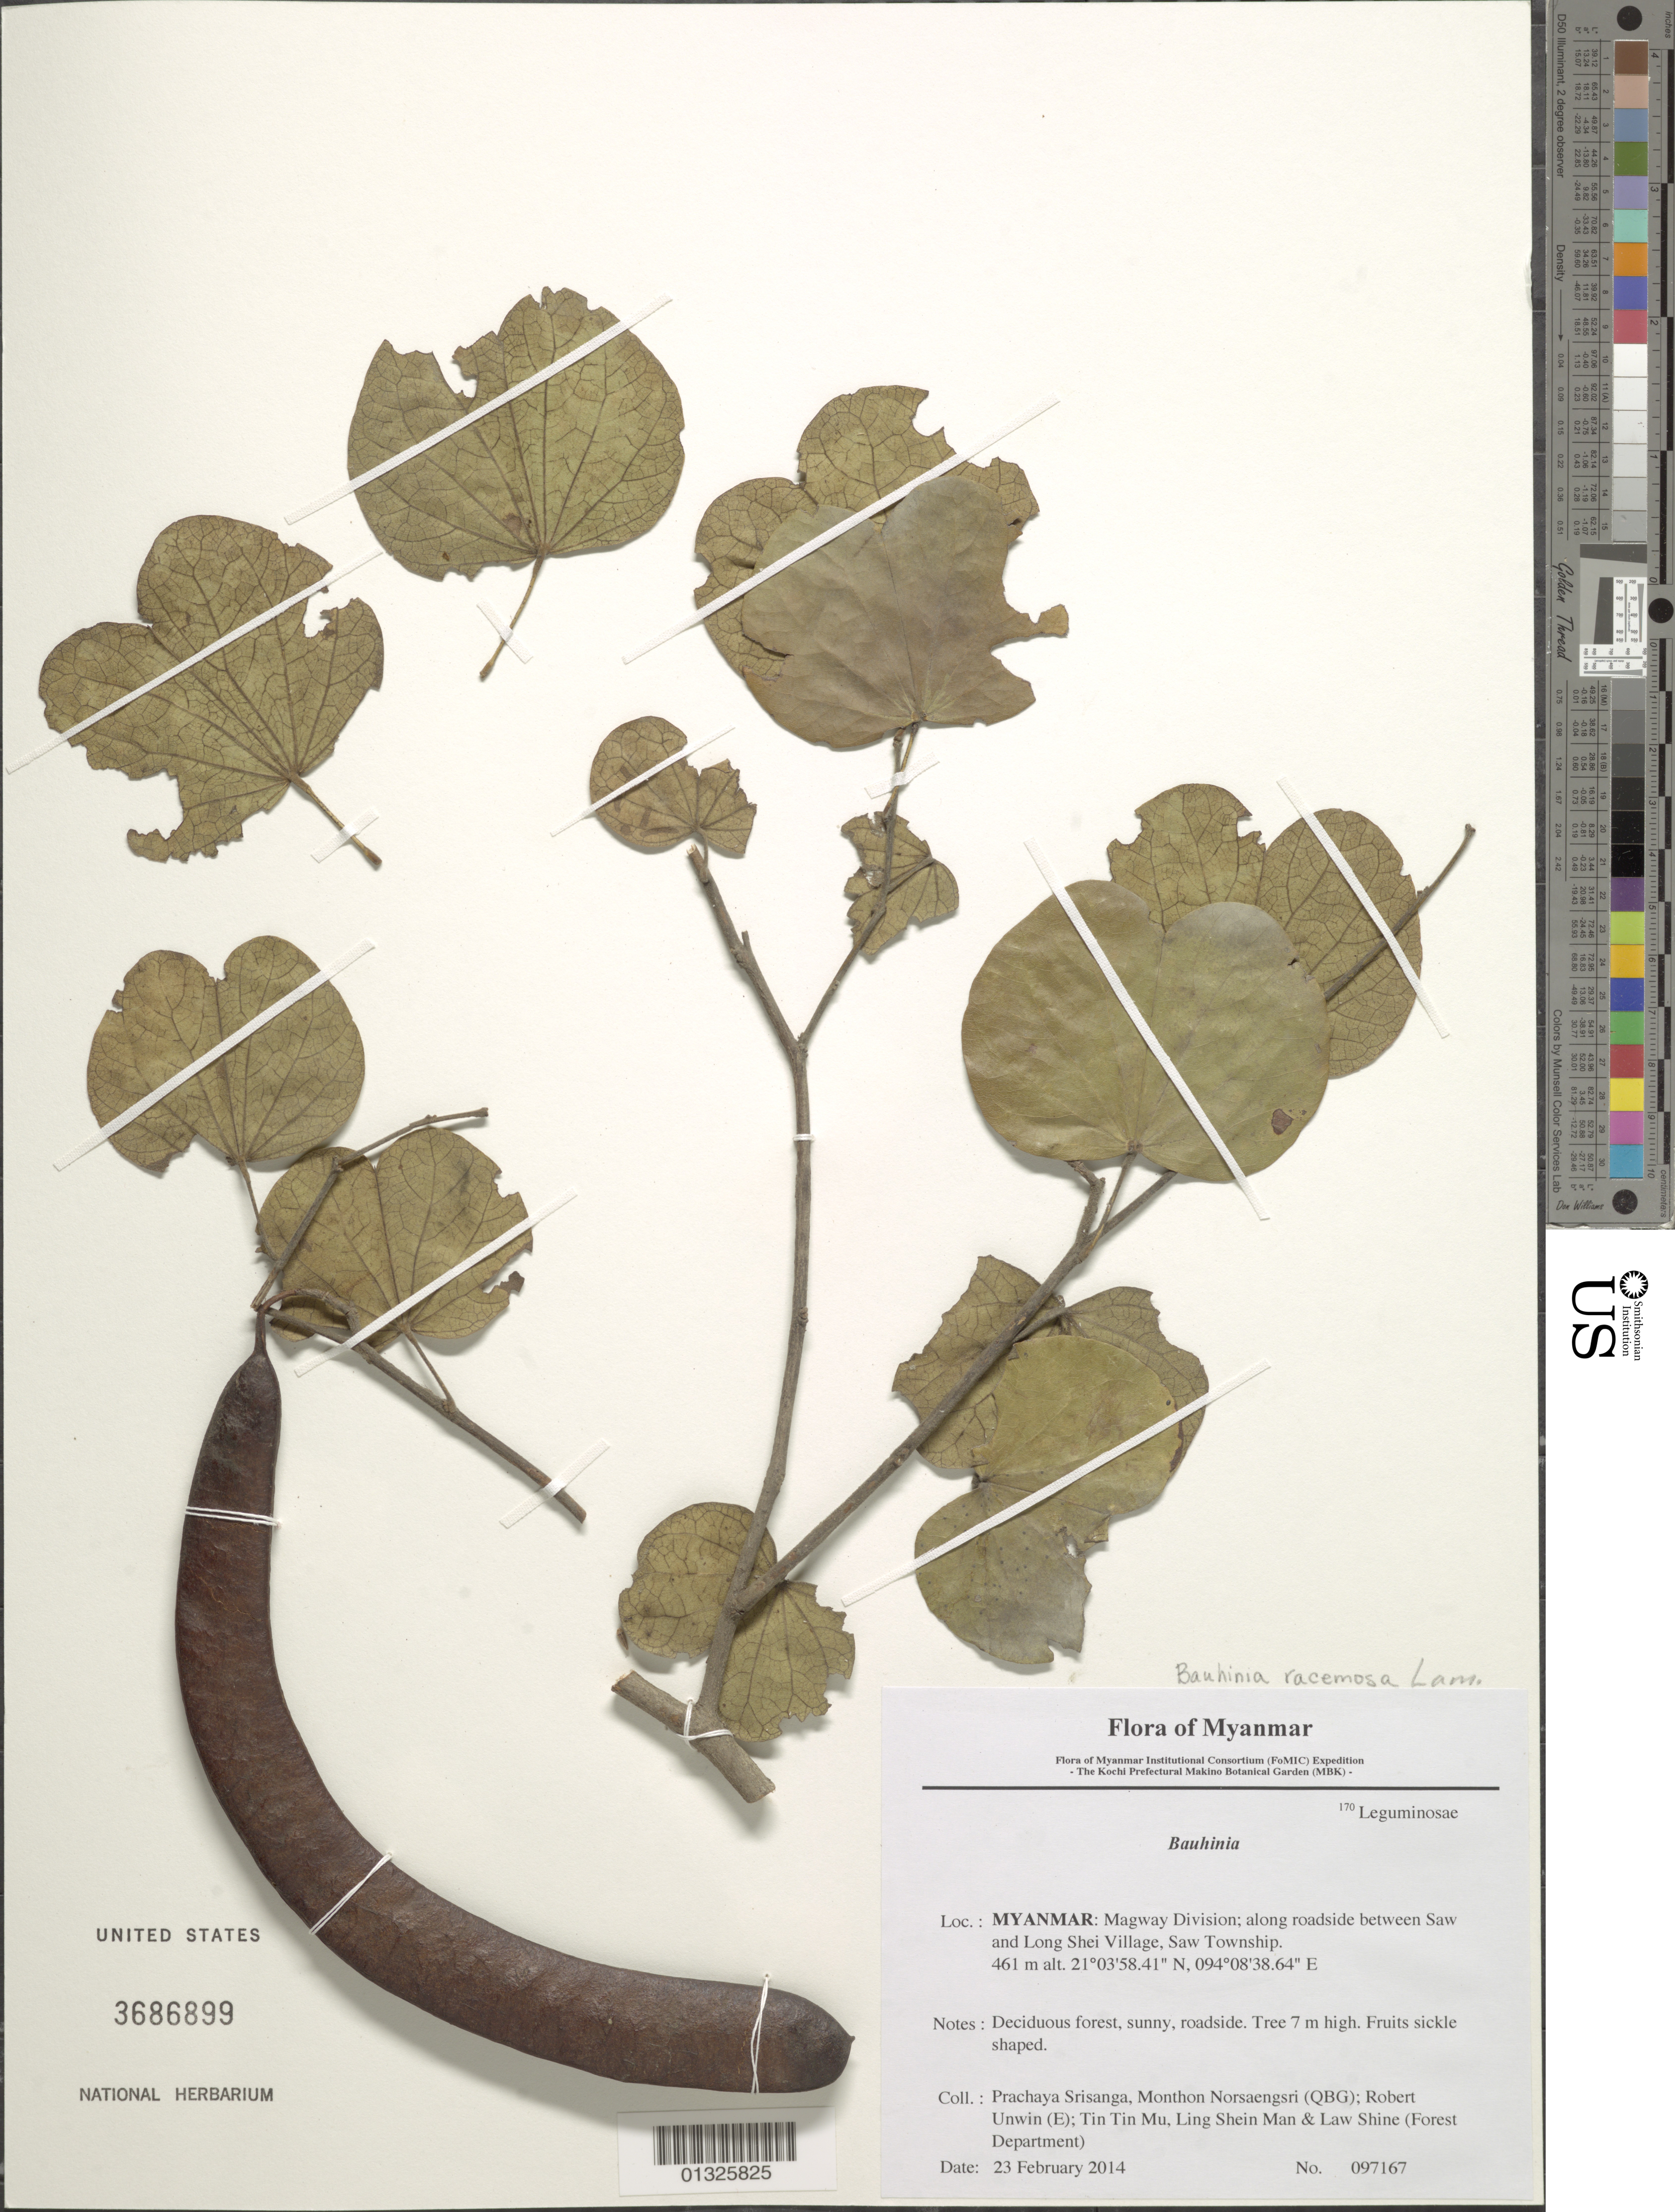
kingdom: Plantae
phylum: Tracheophyta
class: Magnoliopsida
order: Fabales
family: Fabaceae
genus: Bauhinia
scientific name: Bauhinia racemosa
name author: Lam.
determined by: Baba, Y.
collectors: P. Srisanga, M. Norsaengsri, R. Unwin, Tin Tin Mu, Ling Shein Man & L. Shine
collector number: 97167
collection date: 2014-02-23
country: Myanmar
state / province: Magway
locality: Along roadside between Saw and Long Shei Village, Saw Township.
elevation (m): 461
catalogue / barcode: US 3686899